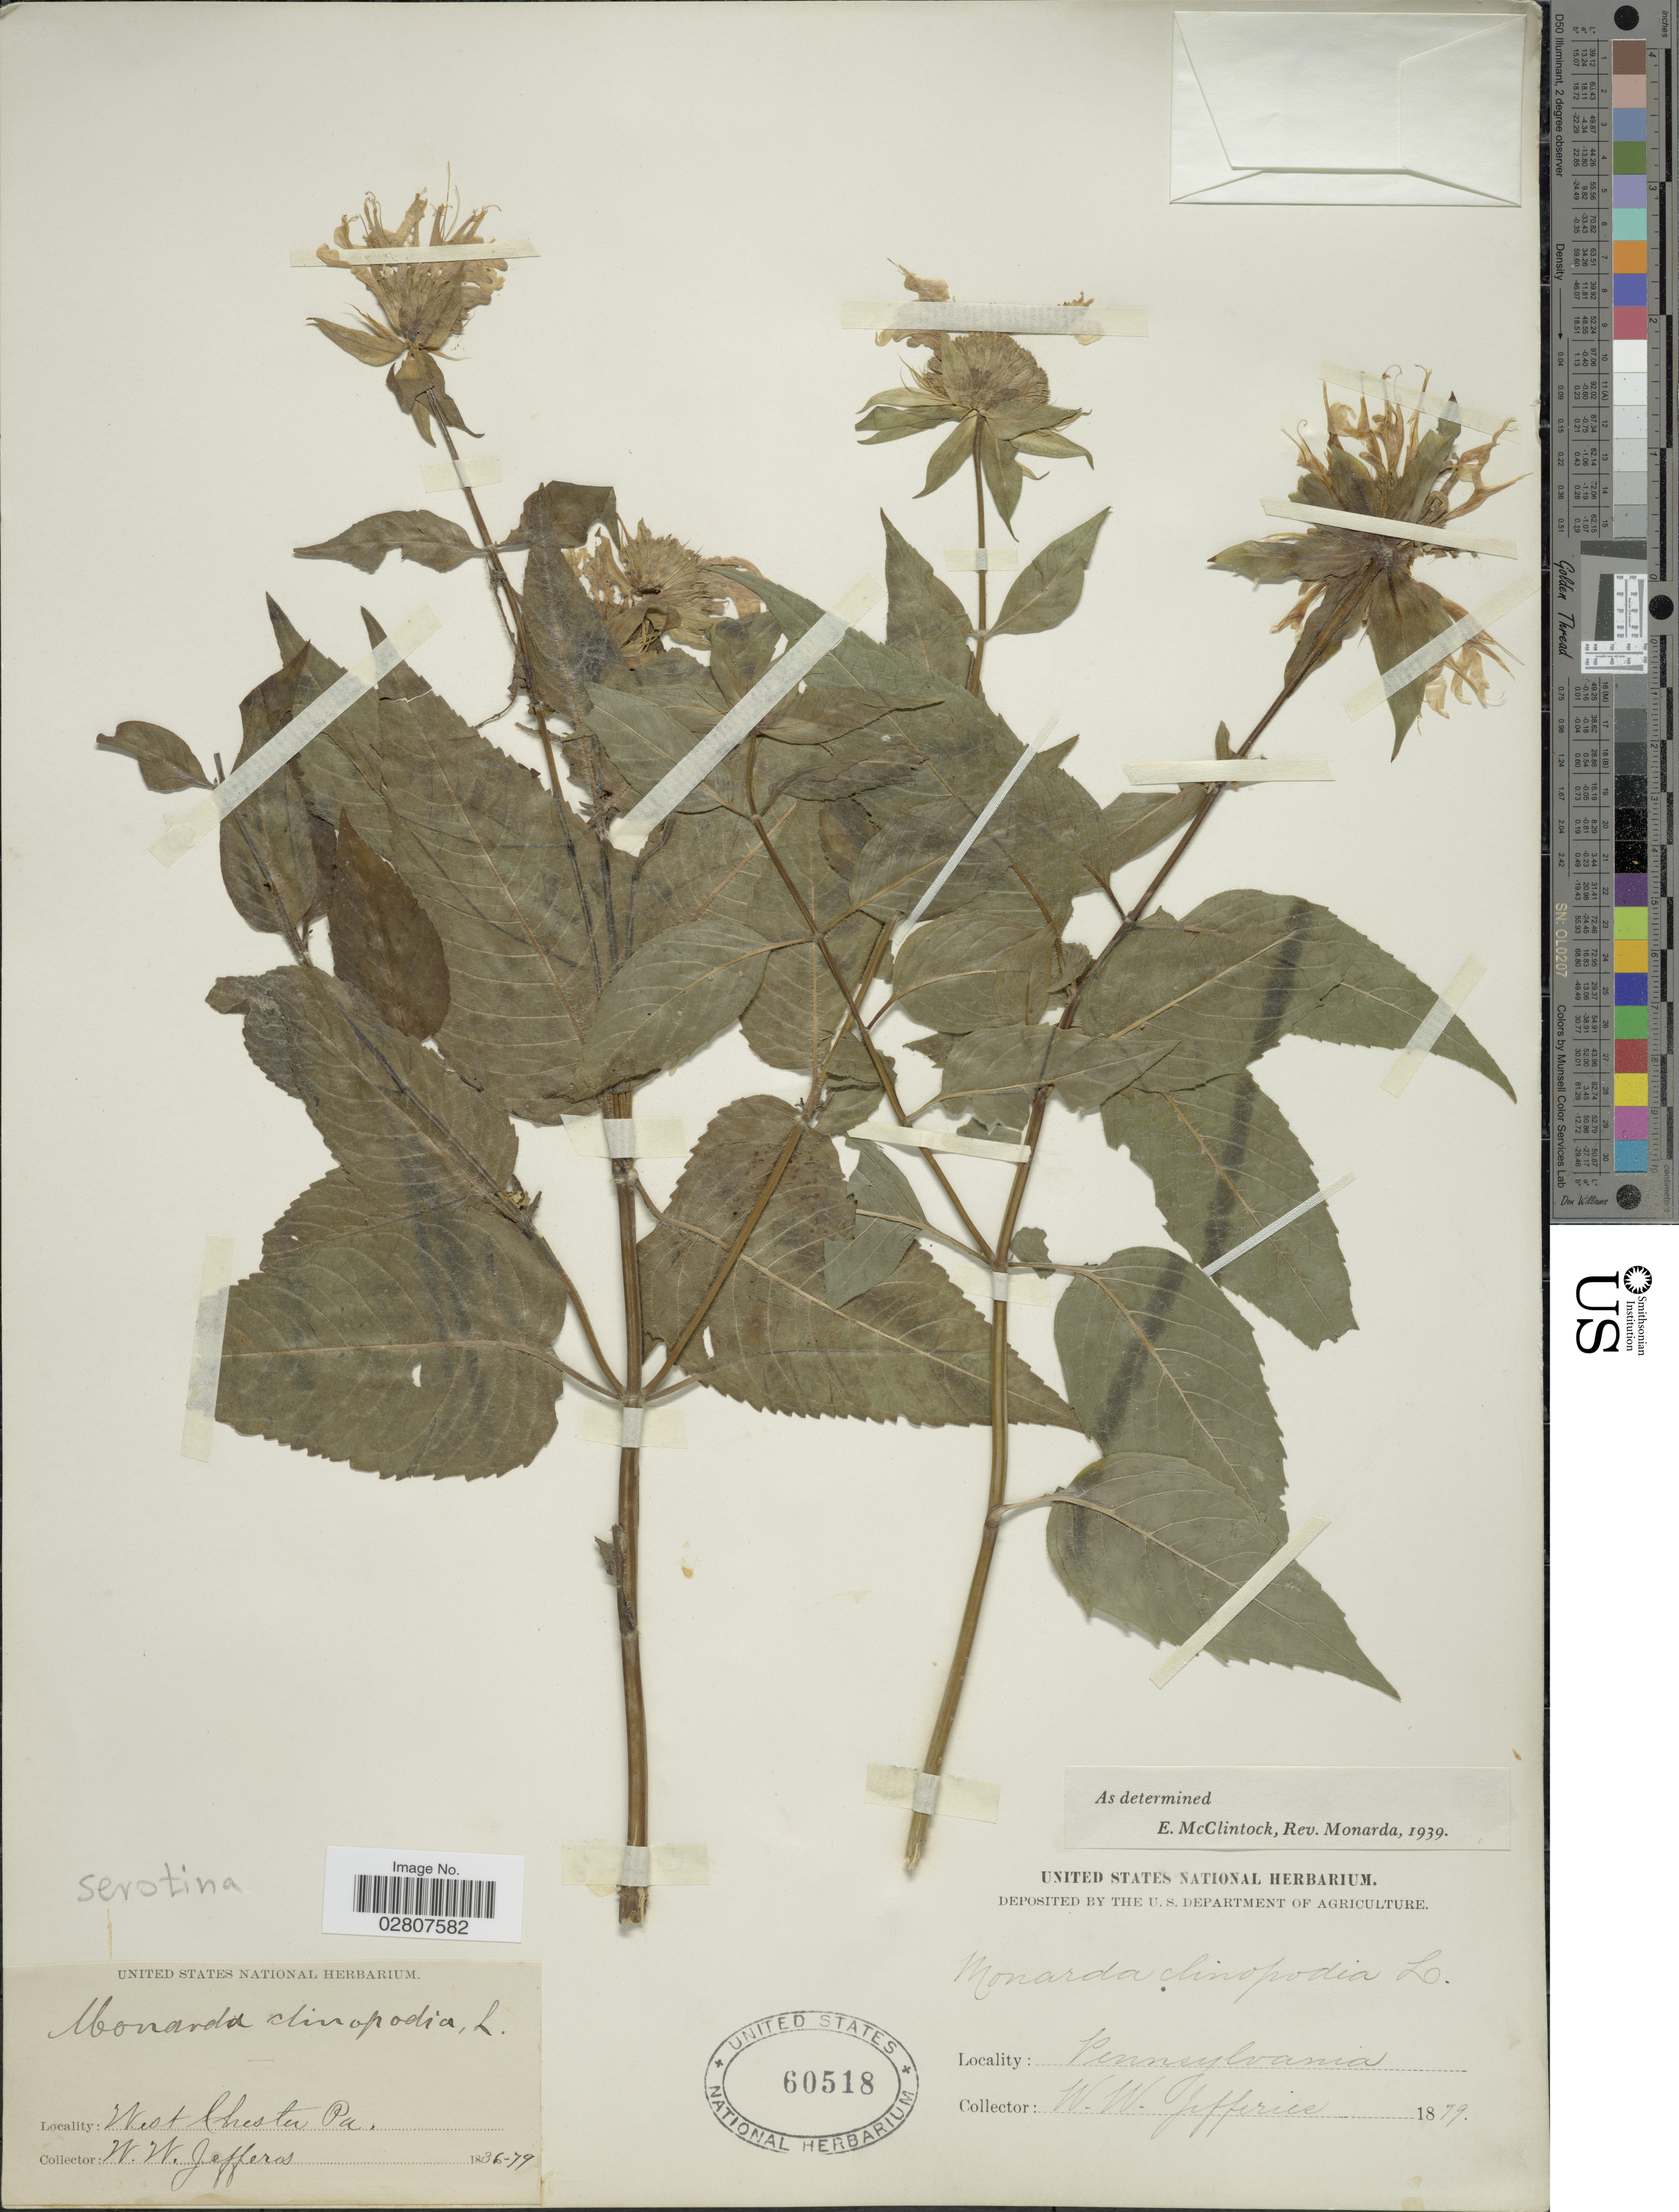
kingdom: Plantae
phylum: Tracheophyta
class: Magnoliopsida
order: Lamiales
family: Lamiaceae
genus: Monarda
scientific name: Monarda clinopodia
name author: L.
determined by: McClintock, E.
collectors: W. Jefferies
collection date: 1836/1879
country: United States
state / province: Pennsylvania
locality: West Chester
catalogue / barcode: US 60518